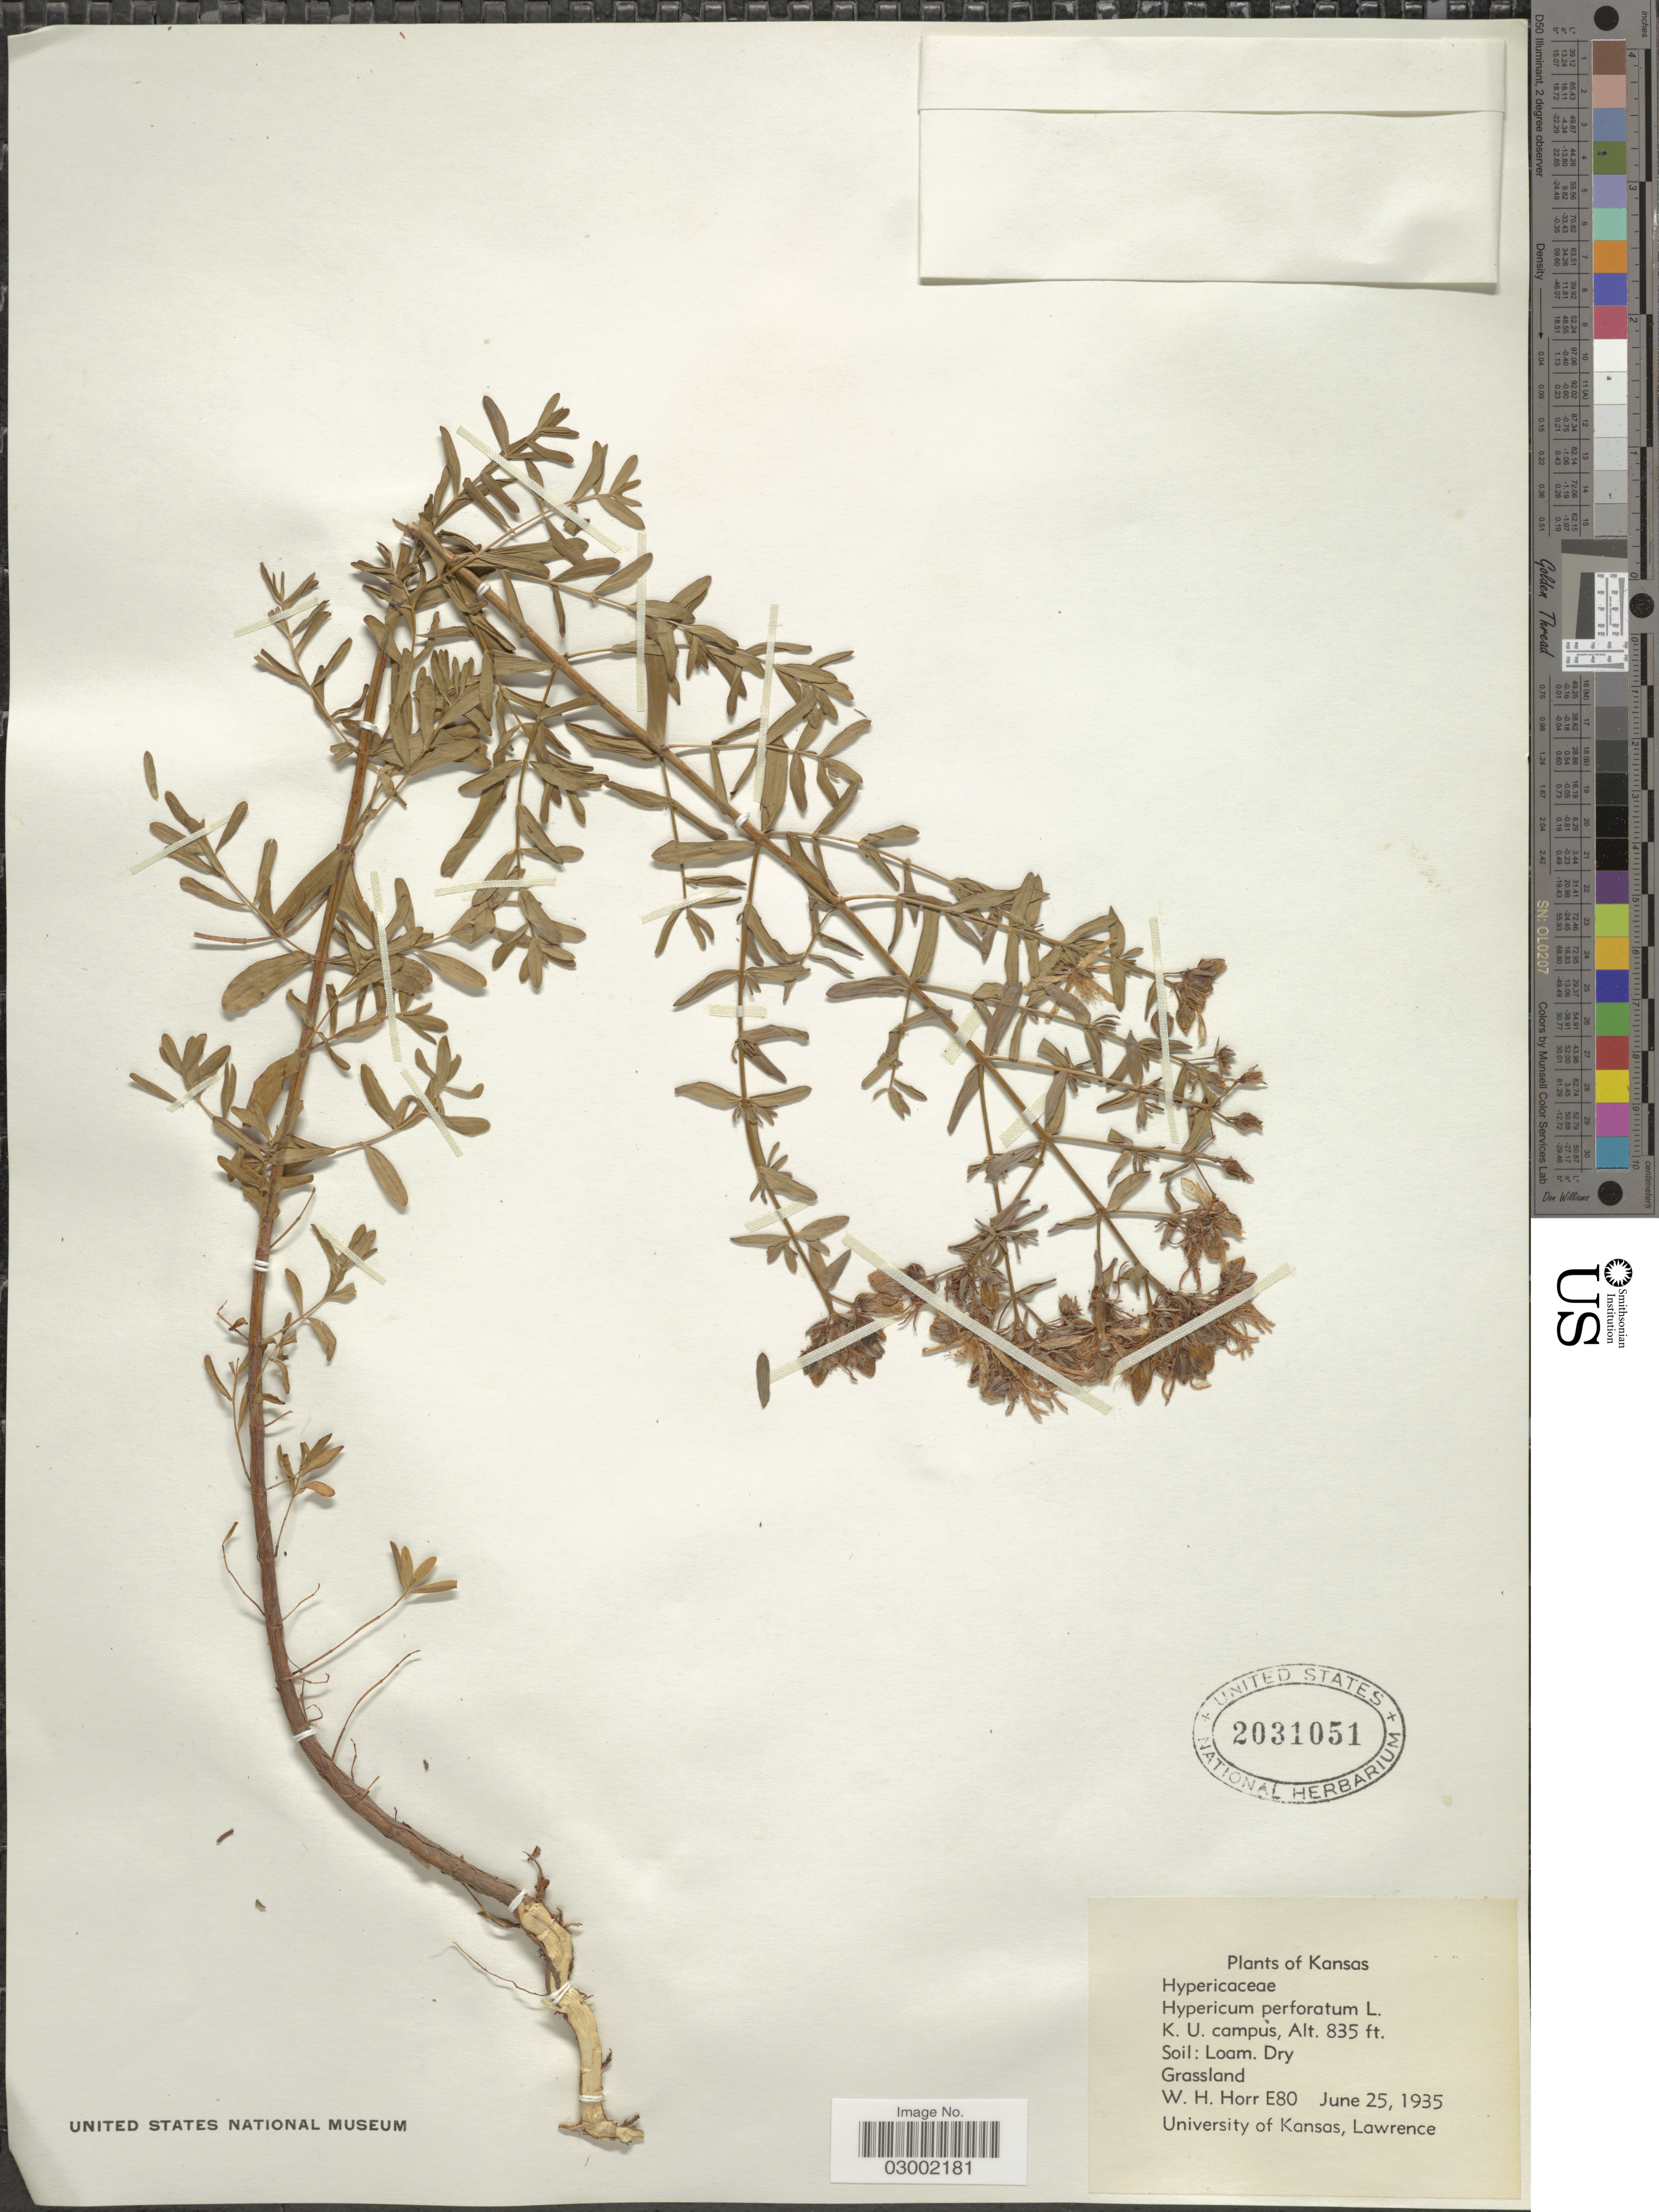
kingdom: Plantae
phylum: Tracheophyta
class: Magnoliopsida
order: Malpighiales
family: Hypericaceae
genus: Hypericum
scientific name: Hypericum perforatum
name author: L.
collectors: W. H. Horr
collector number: E80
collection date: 1935-06-25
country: United States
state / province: Kansas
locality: K.U. campus.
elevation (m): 255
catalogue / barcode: US 2031051